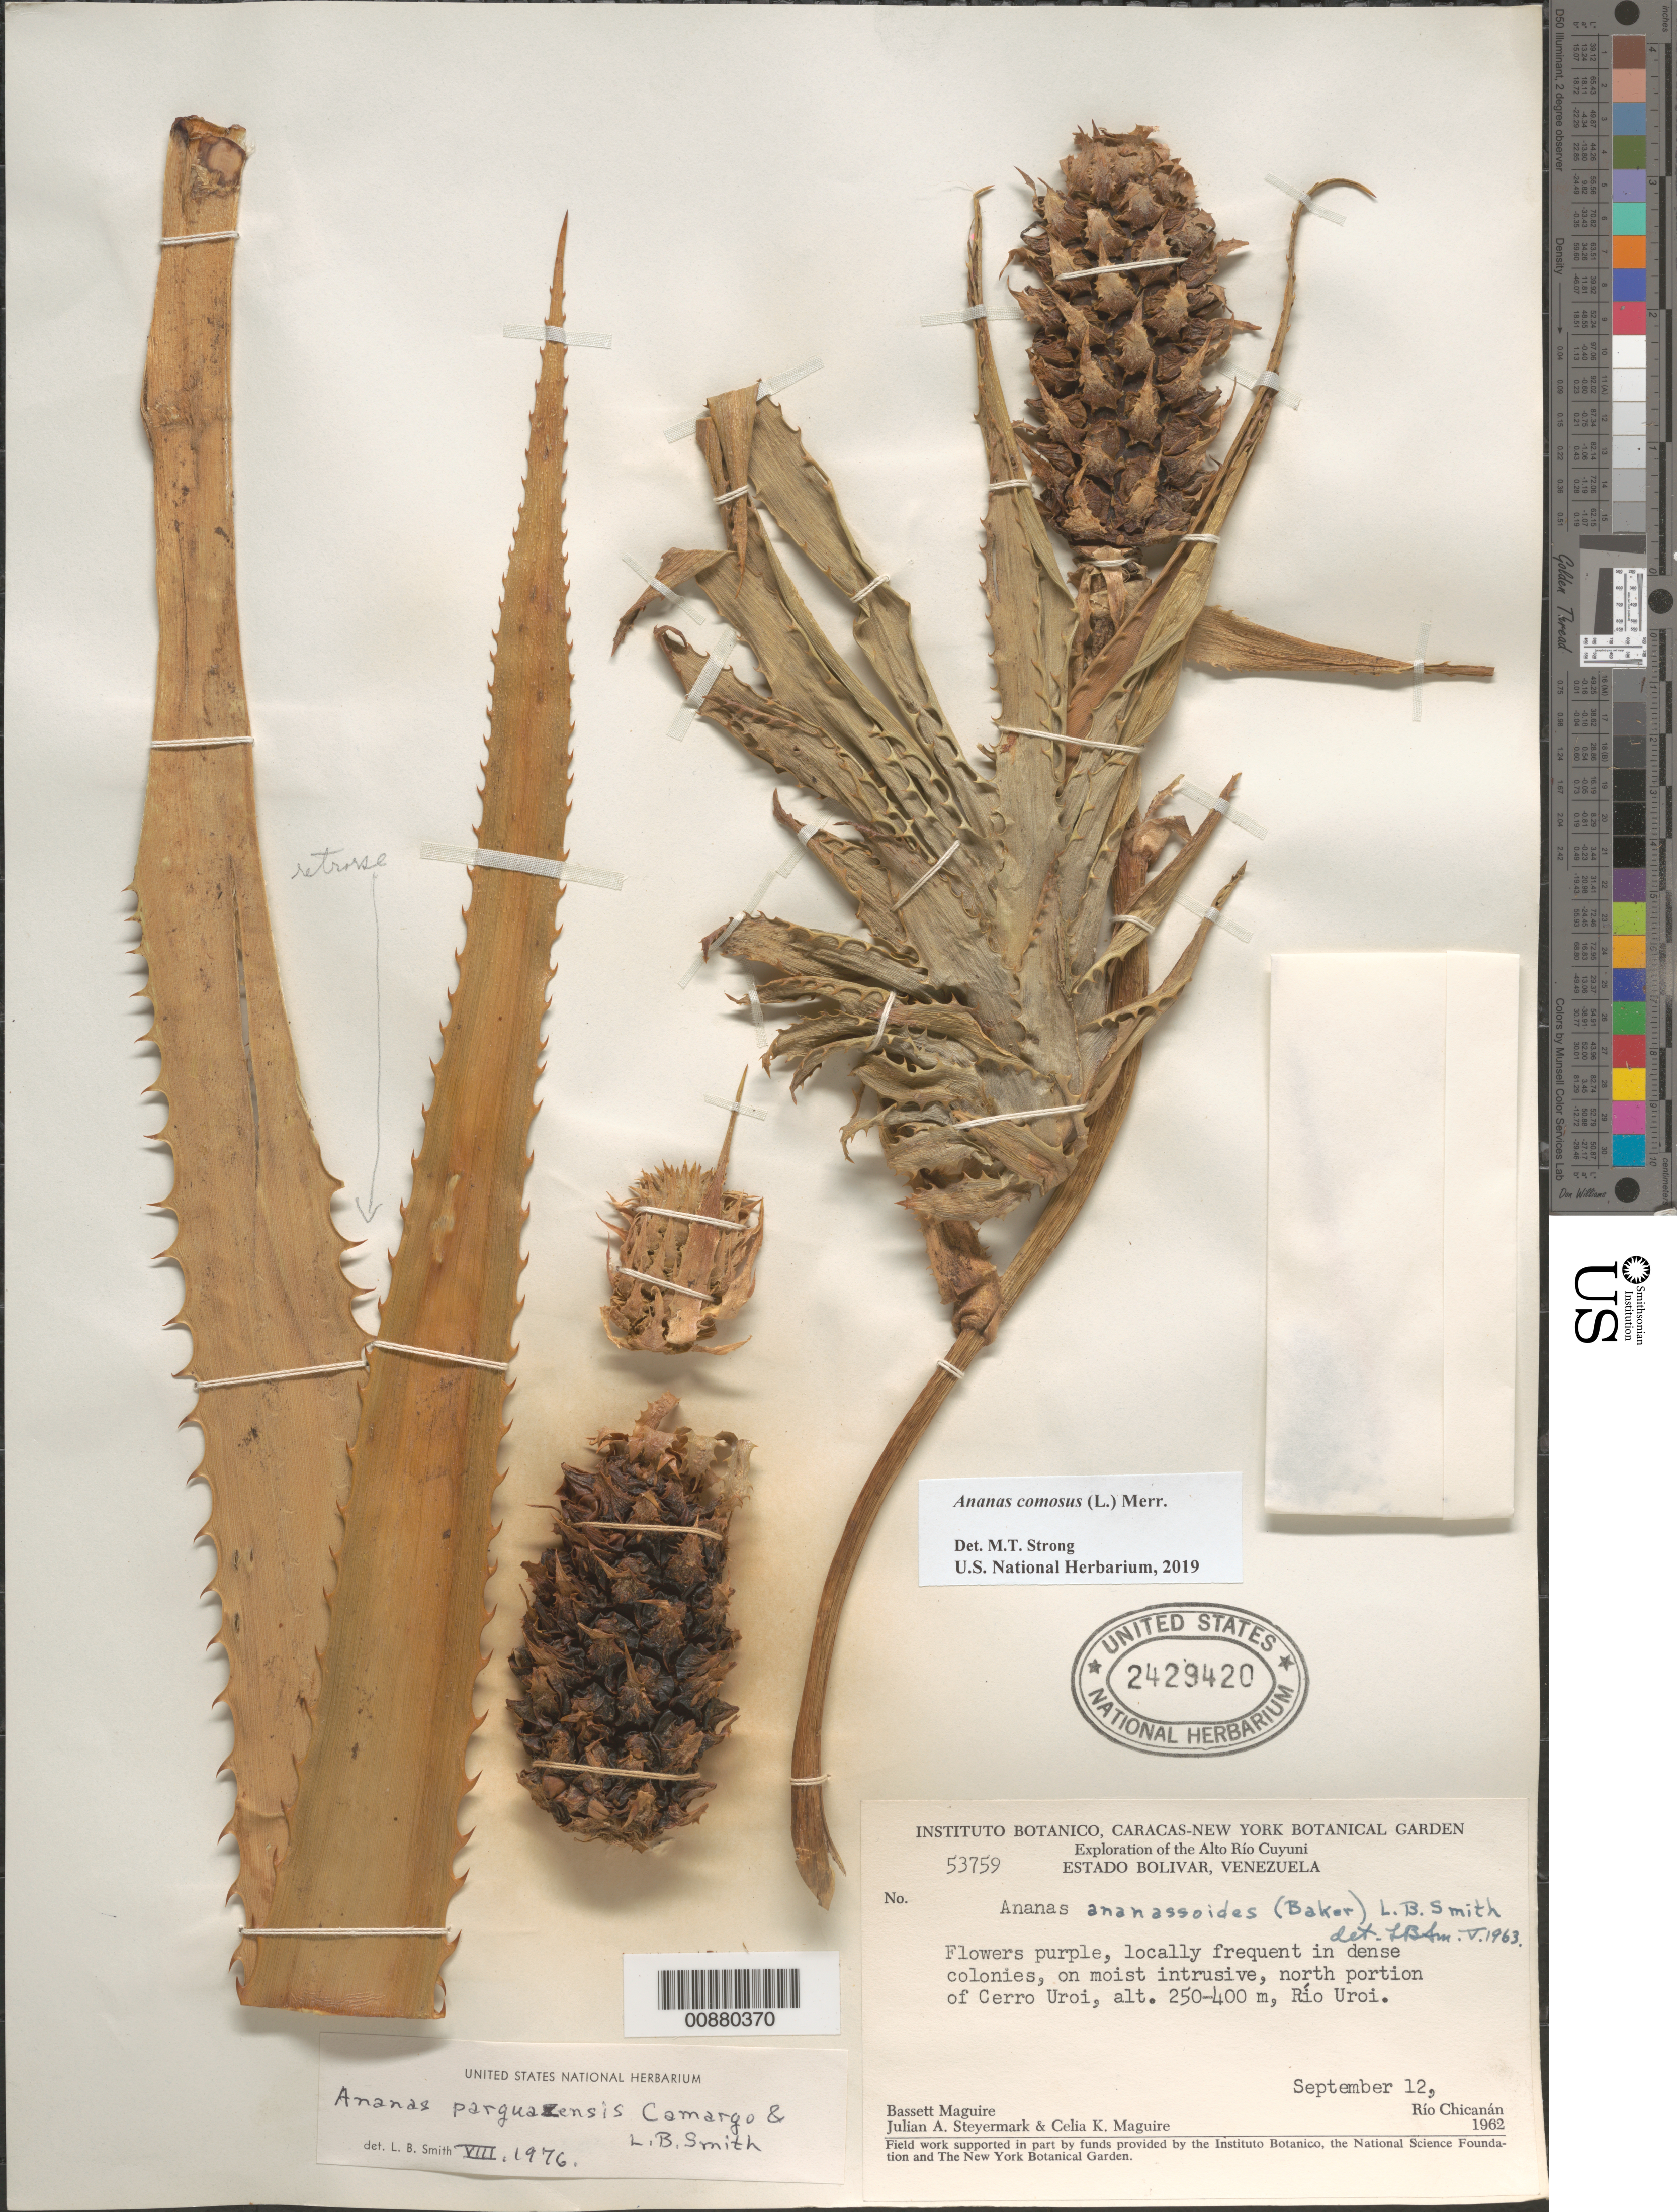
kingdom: Plantae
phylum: Tracheophyta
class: Liliopsida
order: Poales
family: Bromeliaceae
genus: Ananas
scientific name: Ananas comosus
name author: (L.) Merr.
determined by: Strong, Mark T., (BOT), Smithsonian Institution - National Museum of Natural History (UNITED STATES)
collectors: B. Maguire, J. Steyermark & C. K. Maguire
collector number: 53759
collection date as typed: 12-Sep-62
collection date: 1962-09-12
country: Venezuela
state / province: Bolívar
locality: Alto Río Cuyuni, Cerro Uroi, summit of north portion, Río Uroi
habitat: On moist instrusive, N portion of cerro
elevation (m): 250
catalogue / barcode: US 2429420